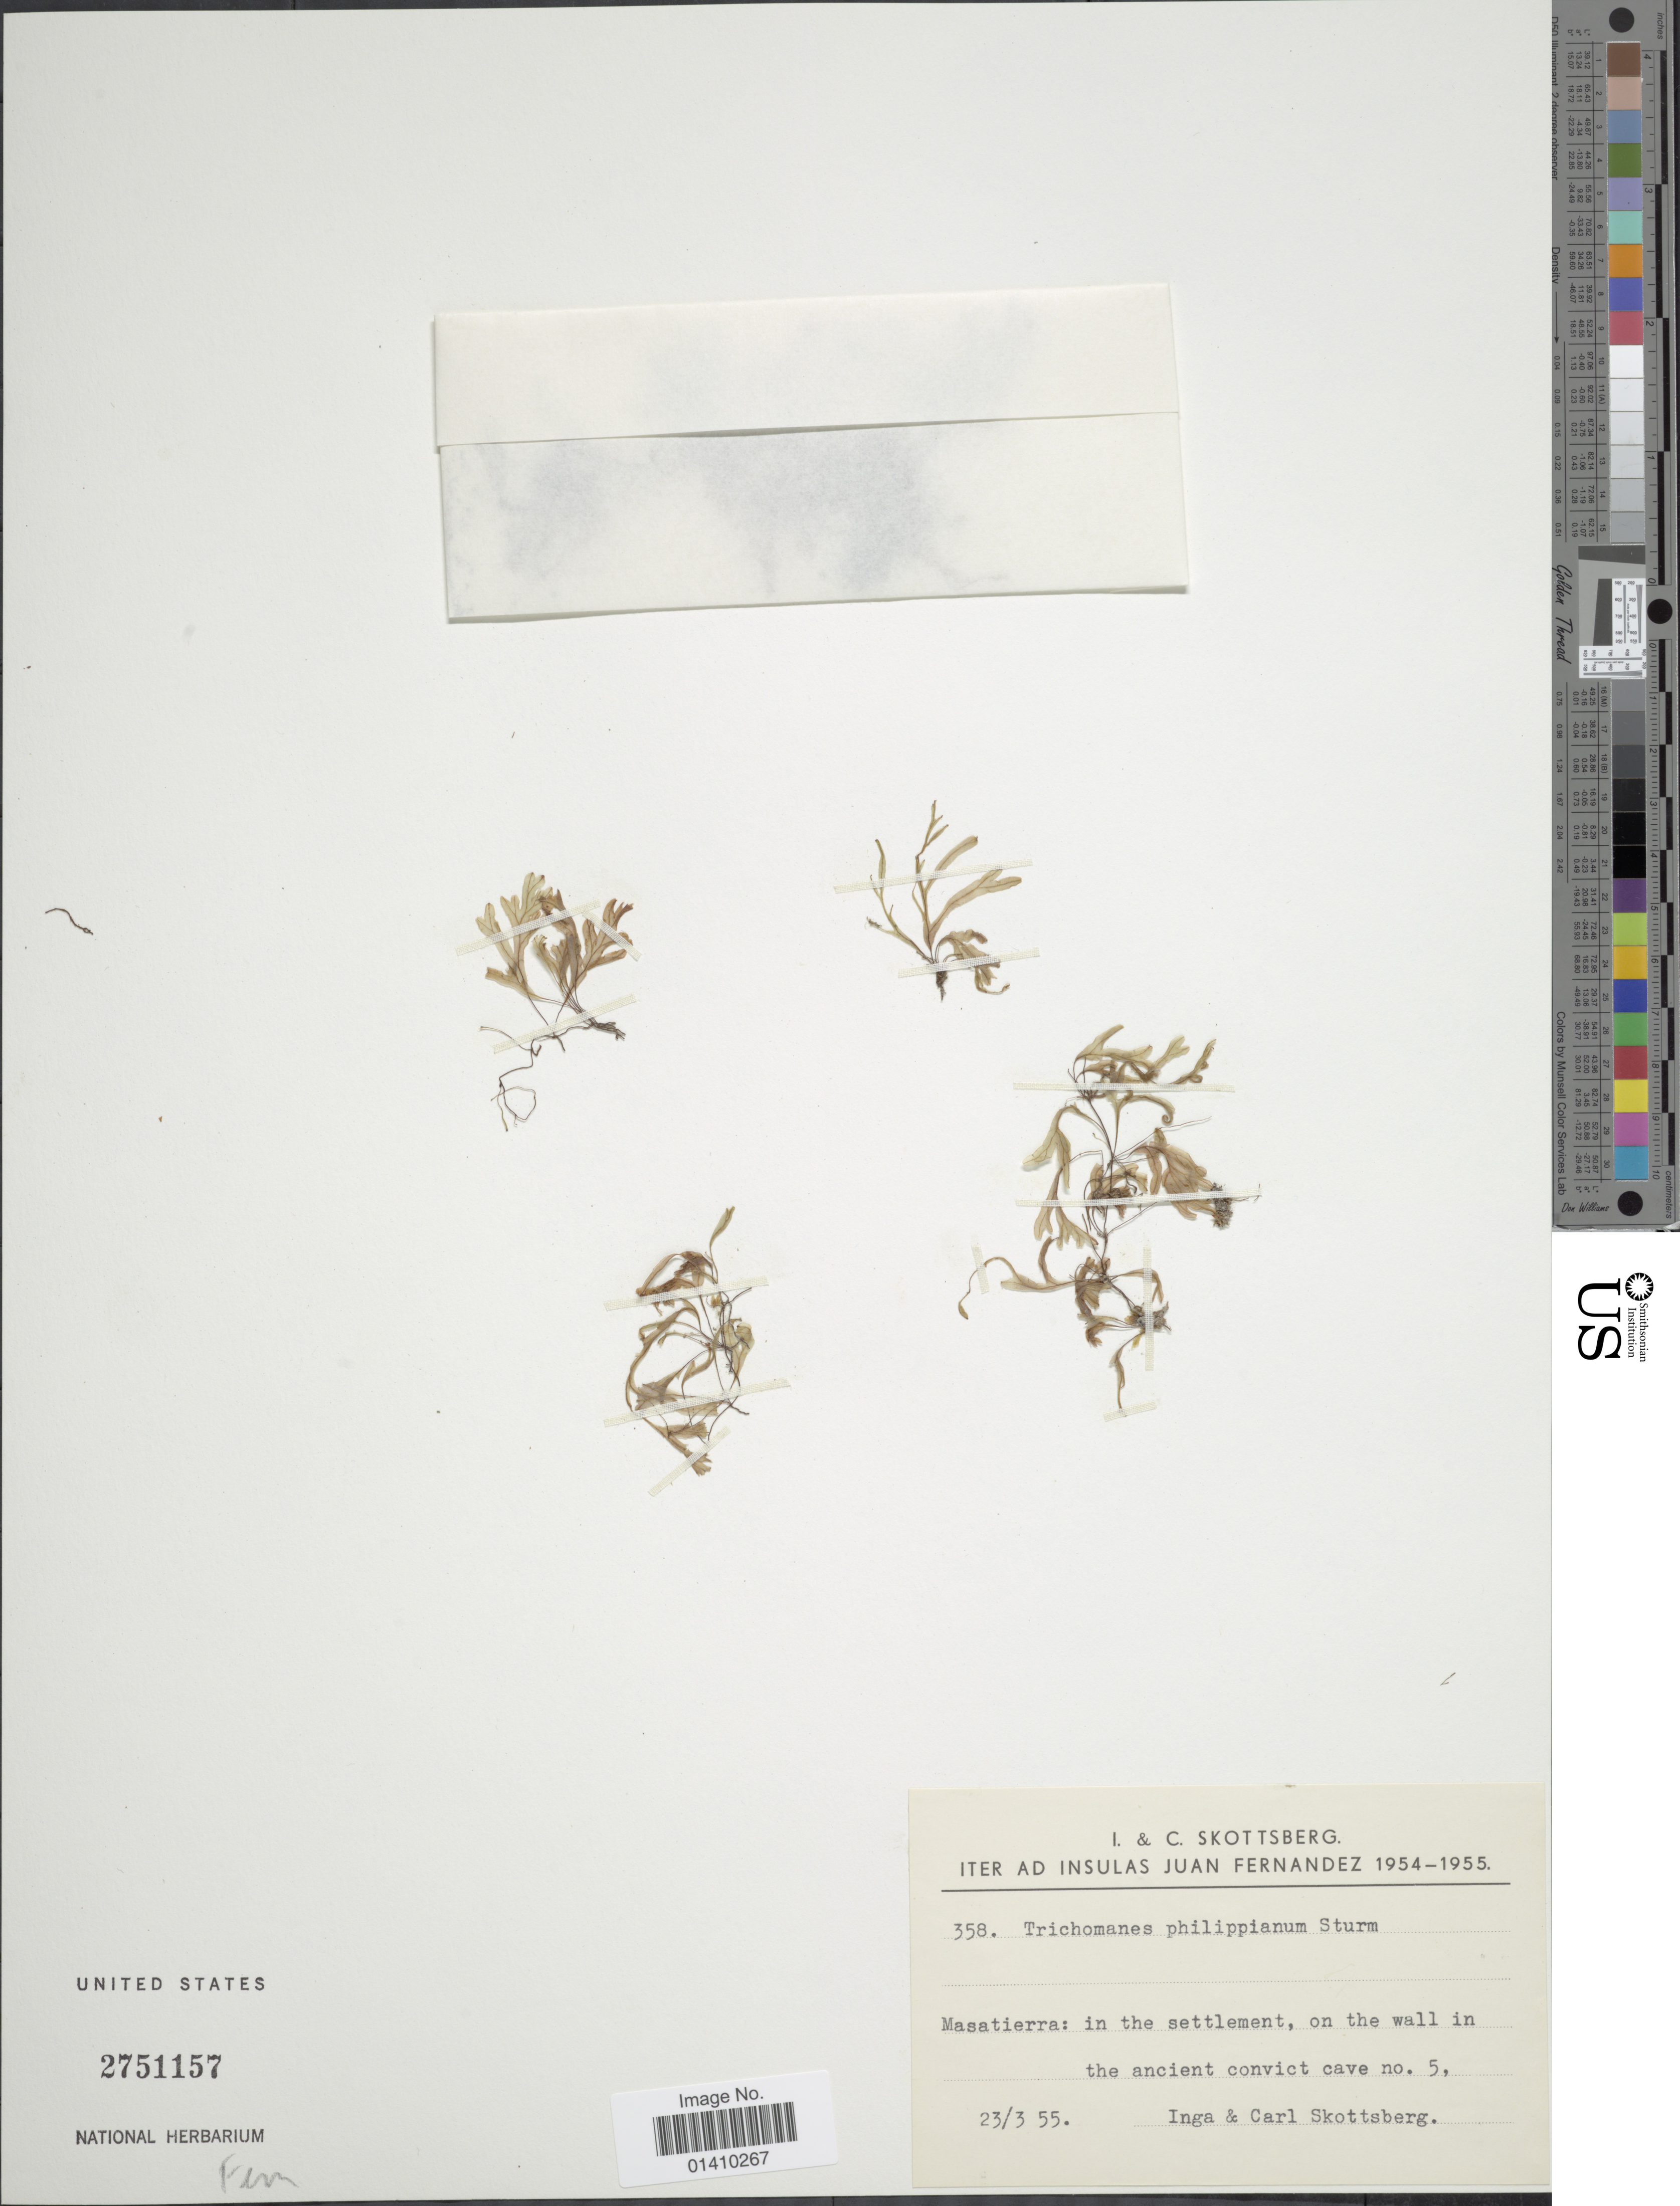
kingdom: Plantae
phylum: Tracheophyta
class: Polypodiopsida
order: Hymenophyllales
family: Hymenophyllaceae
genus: Polyphlebium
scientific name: Polyphlebium philippianum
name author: (Sturm) Ebihara & Dubuisson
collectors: I. Skottsberg & C. Skottsberg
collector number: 358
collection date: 1955-03-23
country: Chile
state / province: Valparaíso (V)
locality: Masatierra: in the settlement, on the wall in the ancient convict cave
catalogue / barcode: US 2751157